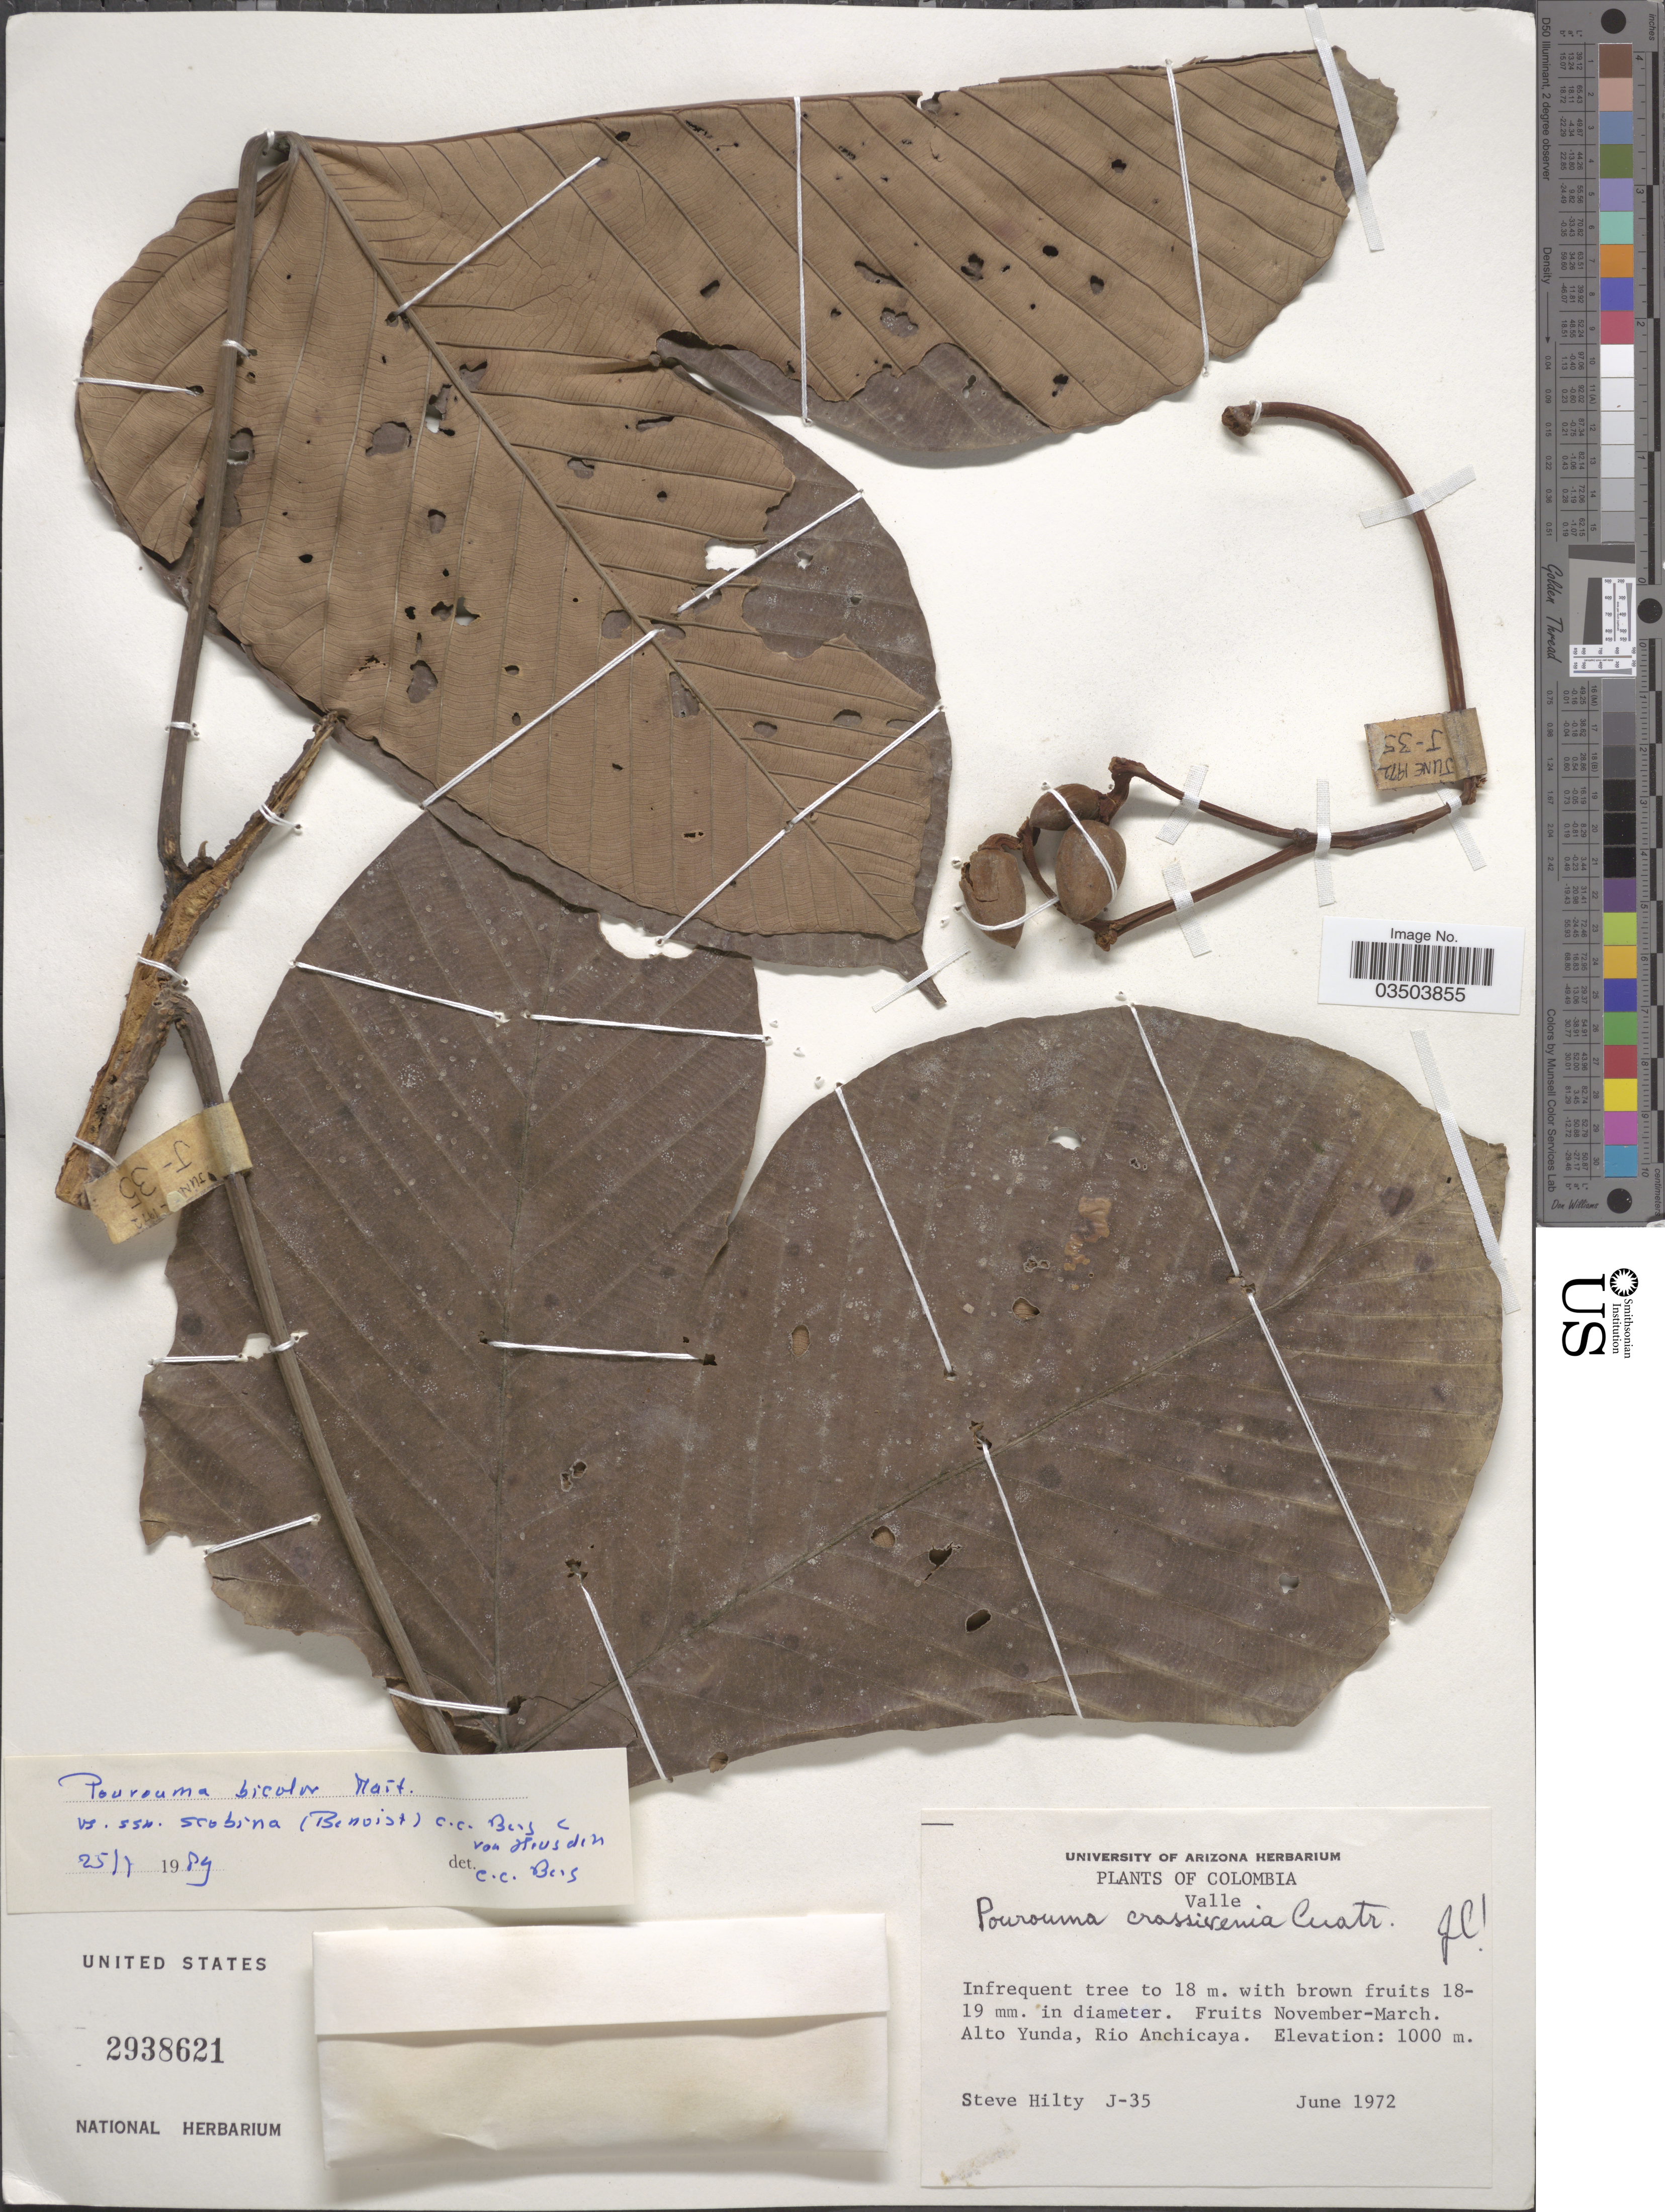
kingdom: Plantae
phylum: Tracheophyta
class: Magnoliopsida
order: Rosales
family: Urticaceae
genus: Pourouma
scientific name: Pourouma bicolor subsp. scobina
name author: (Benoist) C.C. Berg & Heusden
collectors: S. Hilty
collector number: J-35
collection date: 1972-06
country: Colombia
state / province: Valle del Cauca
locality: Valle. Alto Yunda, Rio Anchicaya.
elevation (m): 1000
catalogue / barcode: US 2938621